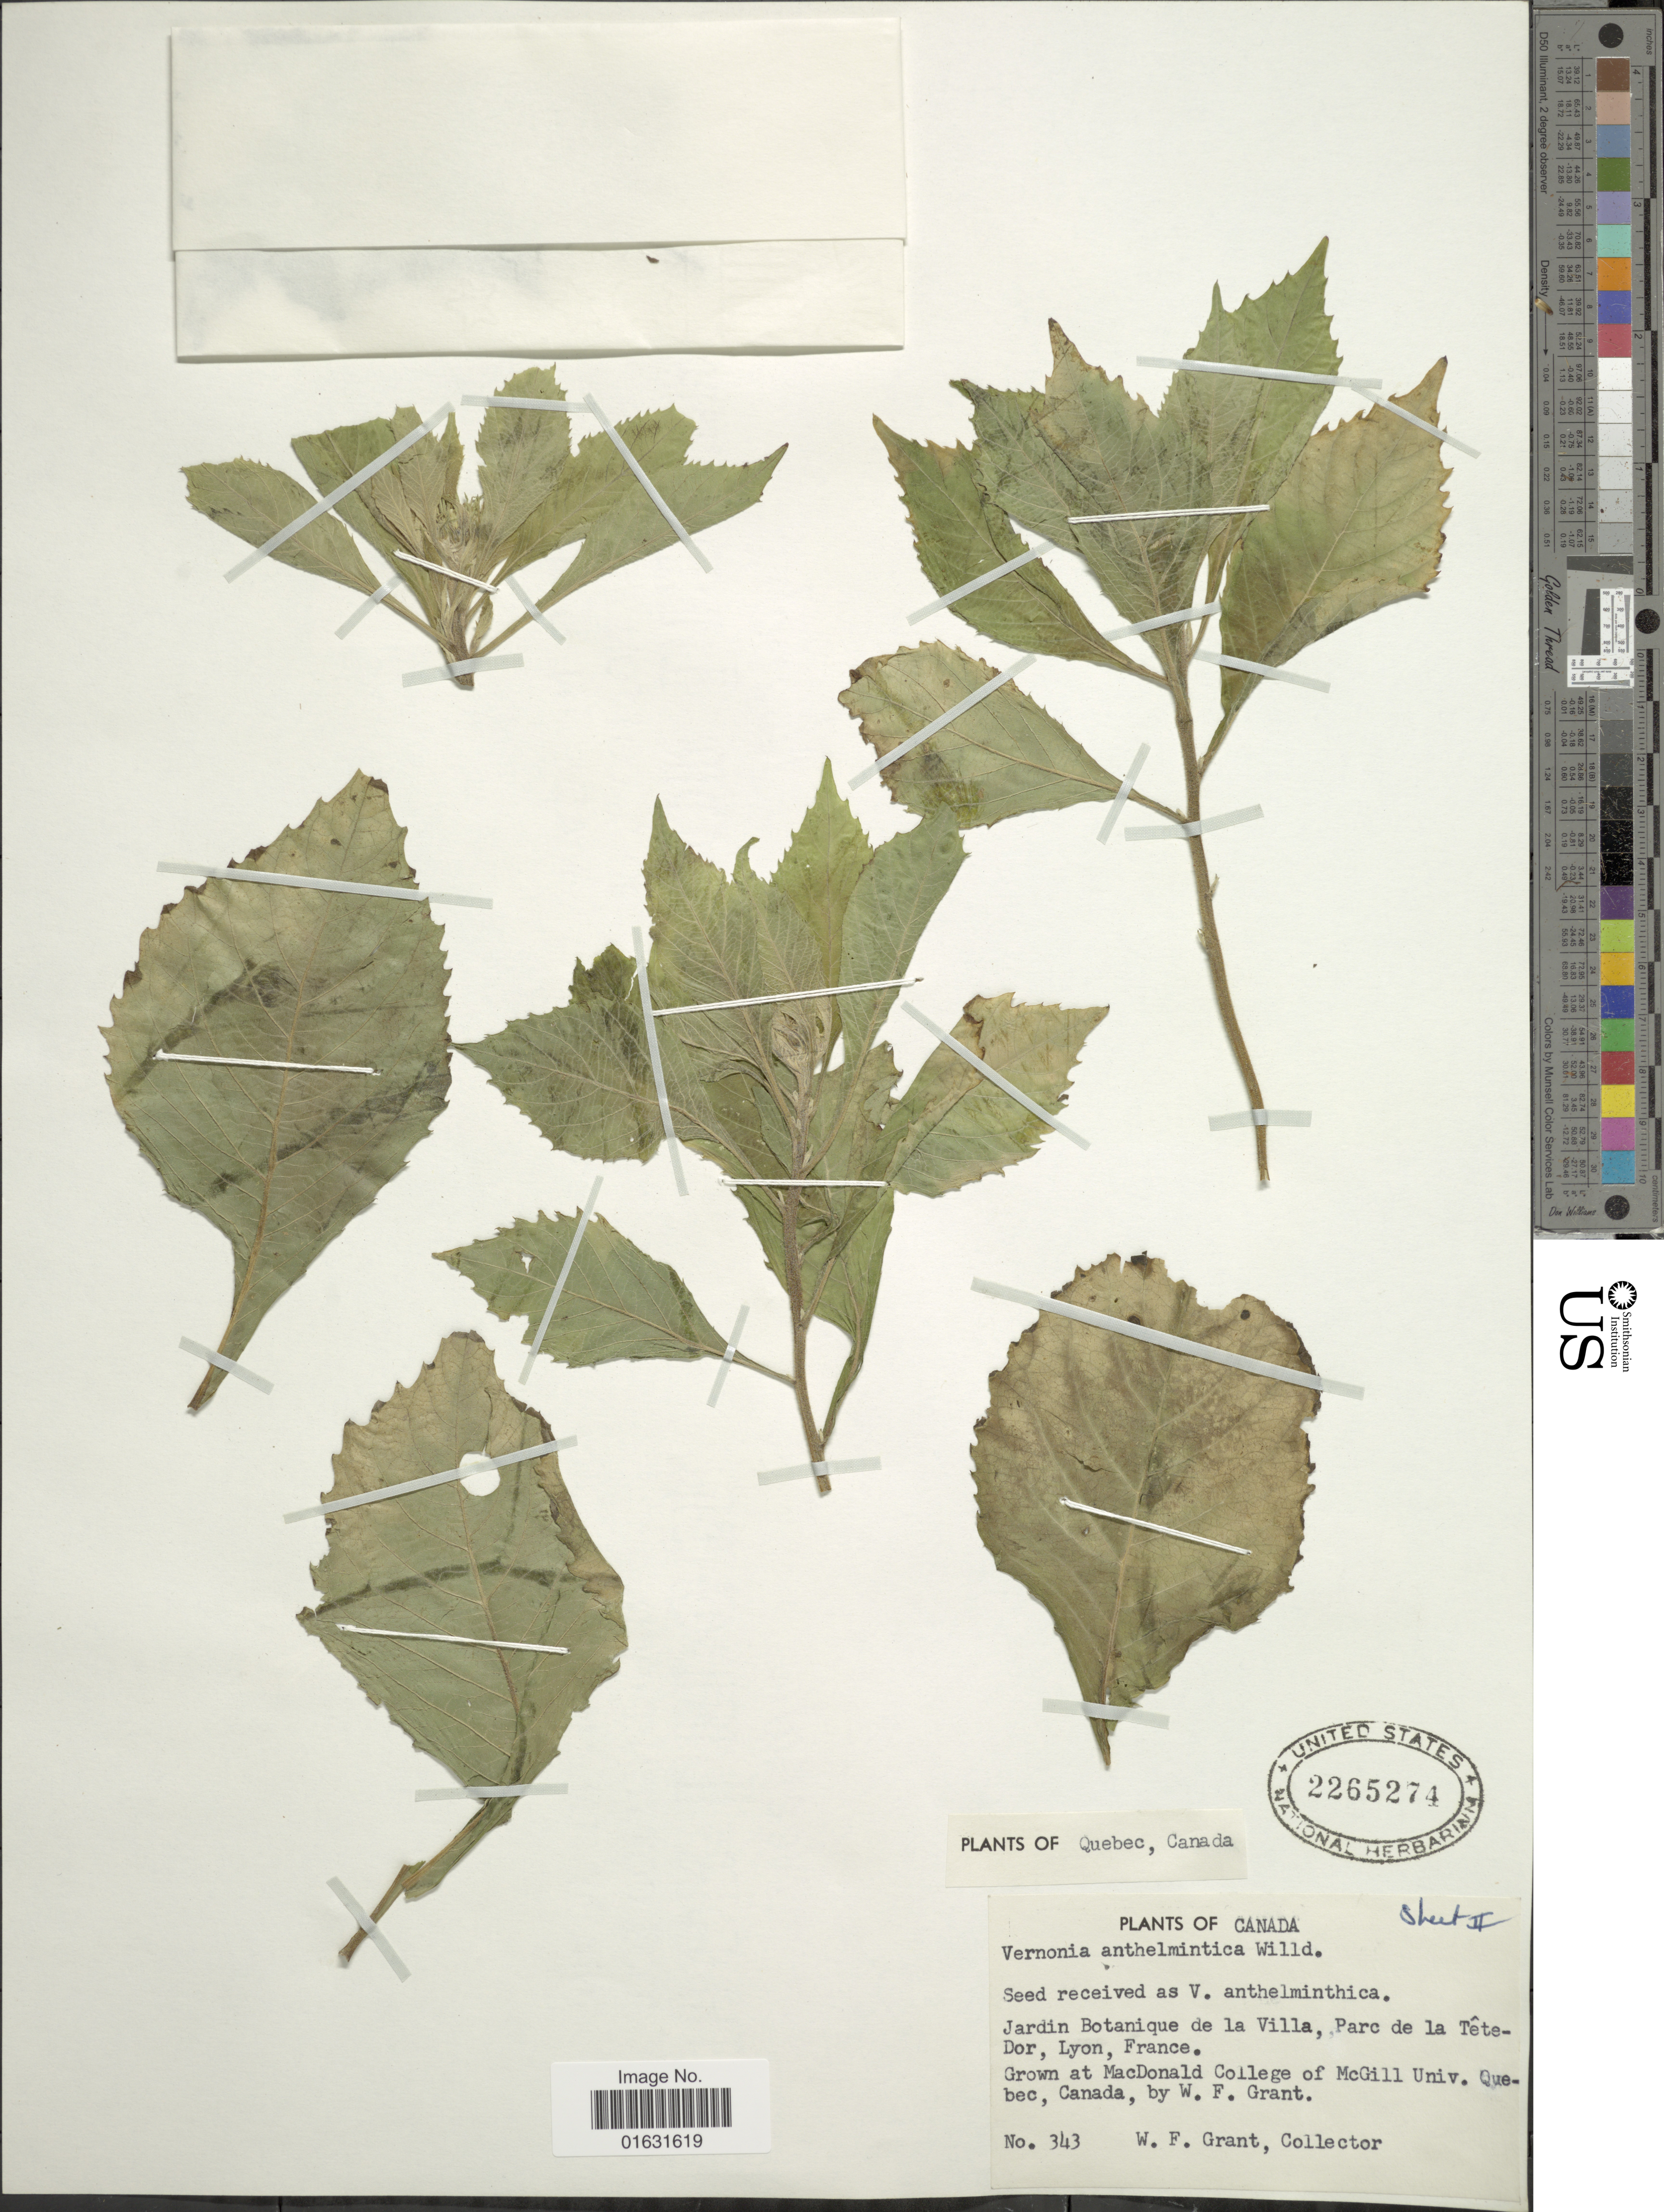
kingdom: Plantae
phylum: Tracheophyta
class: Magnoliopsida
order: Asterales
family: Asteraceae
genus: Baccharoides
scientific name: Baccharoides anthelmintica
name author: (L.) Moench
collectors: W. Grant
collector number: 343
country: France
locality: Jardin Botanique de la Villa, Parc de la Tetedor, Lyon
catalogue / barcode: US 2265274